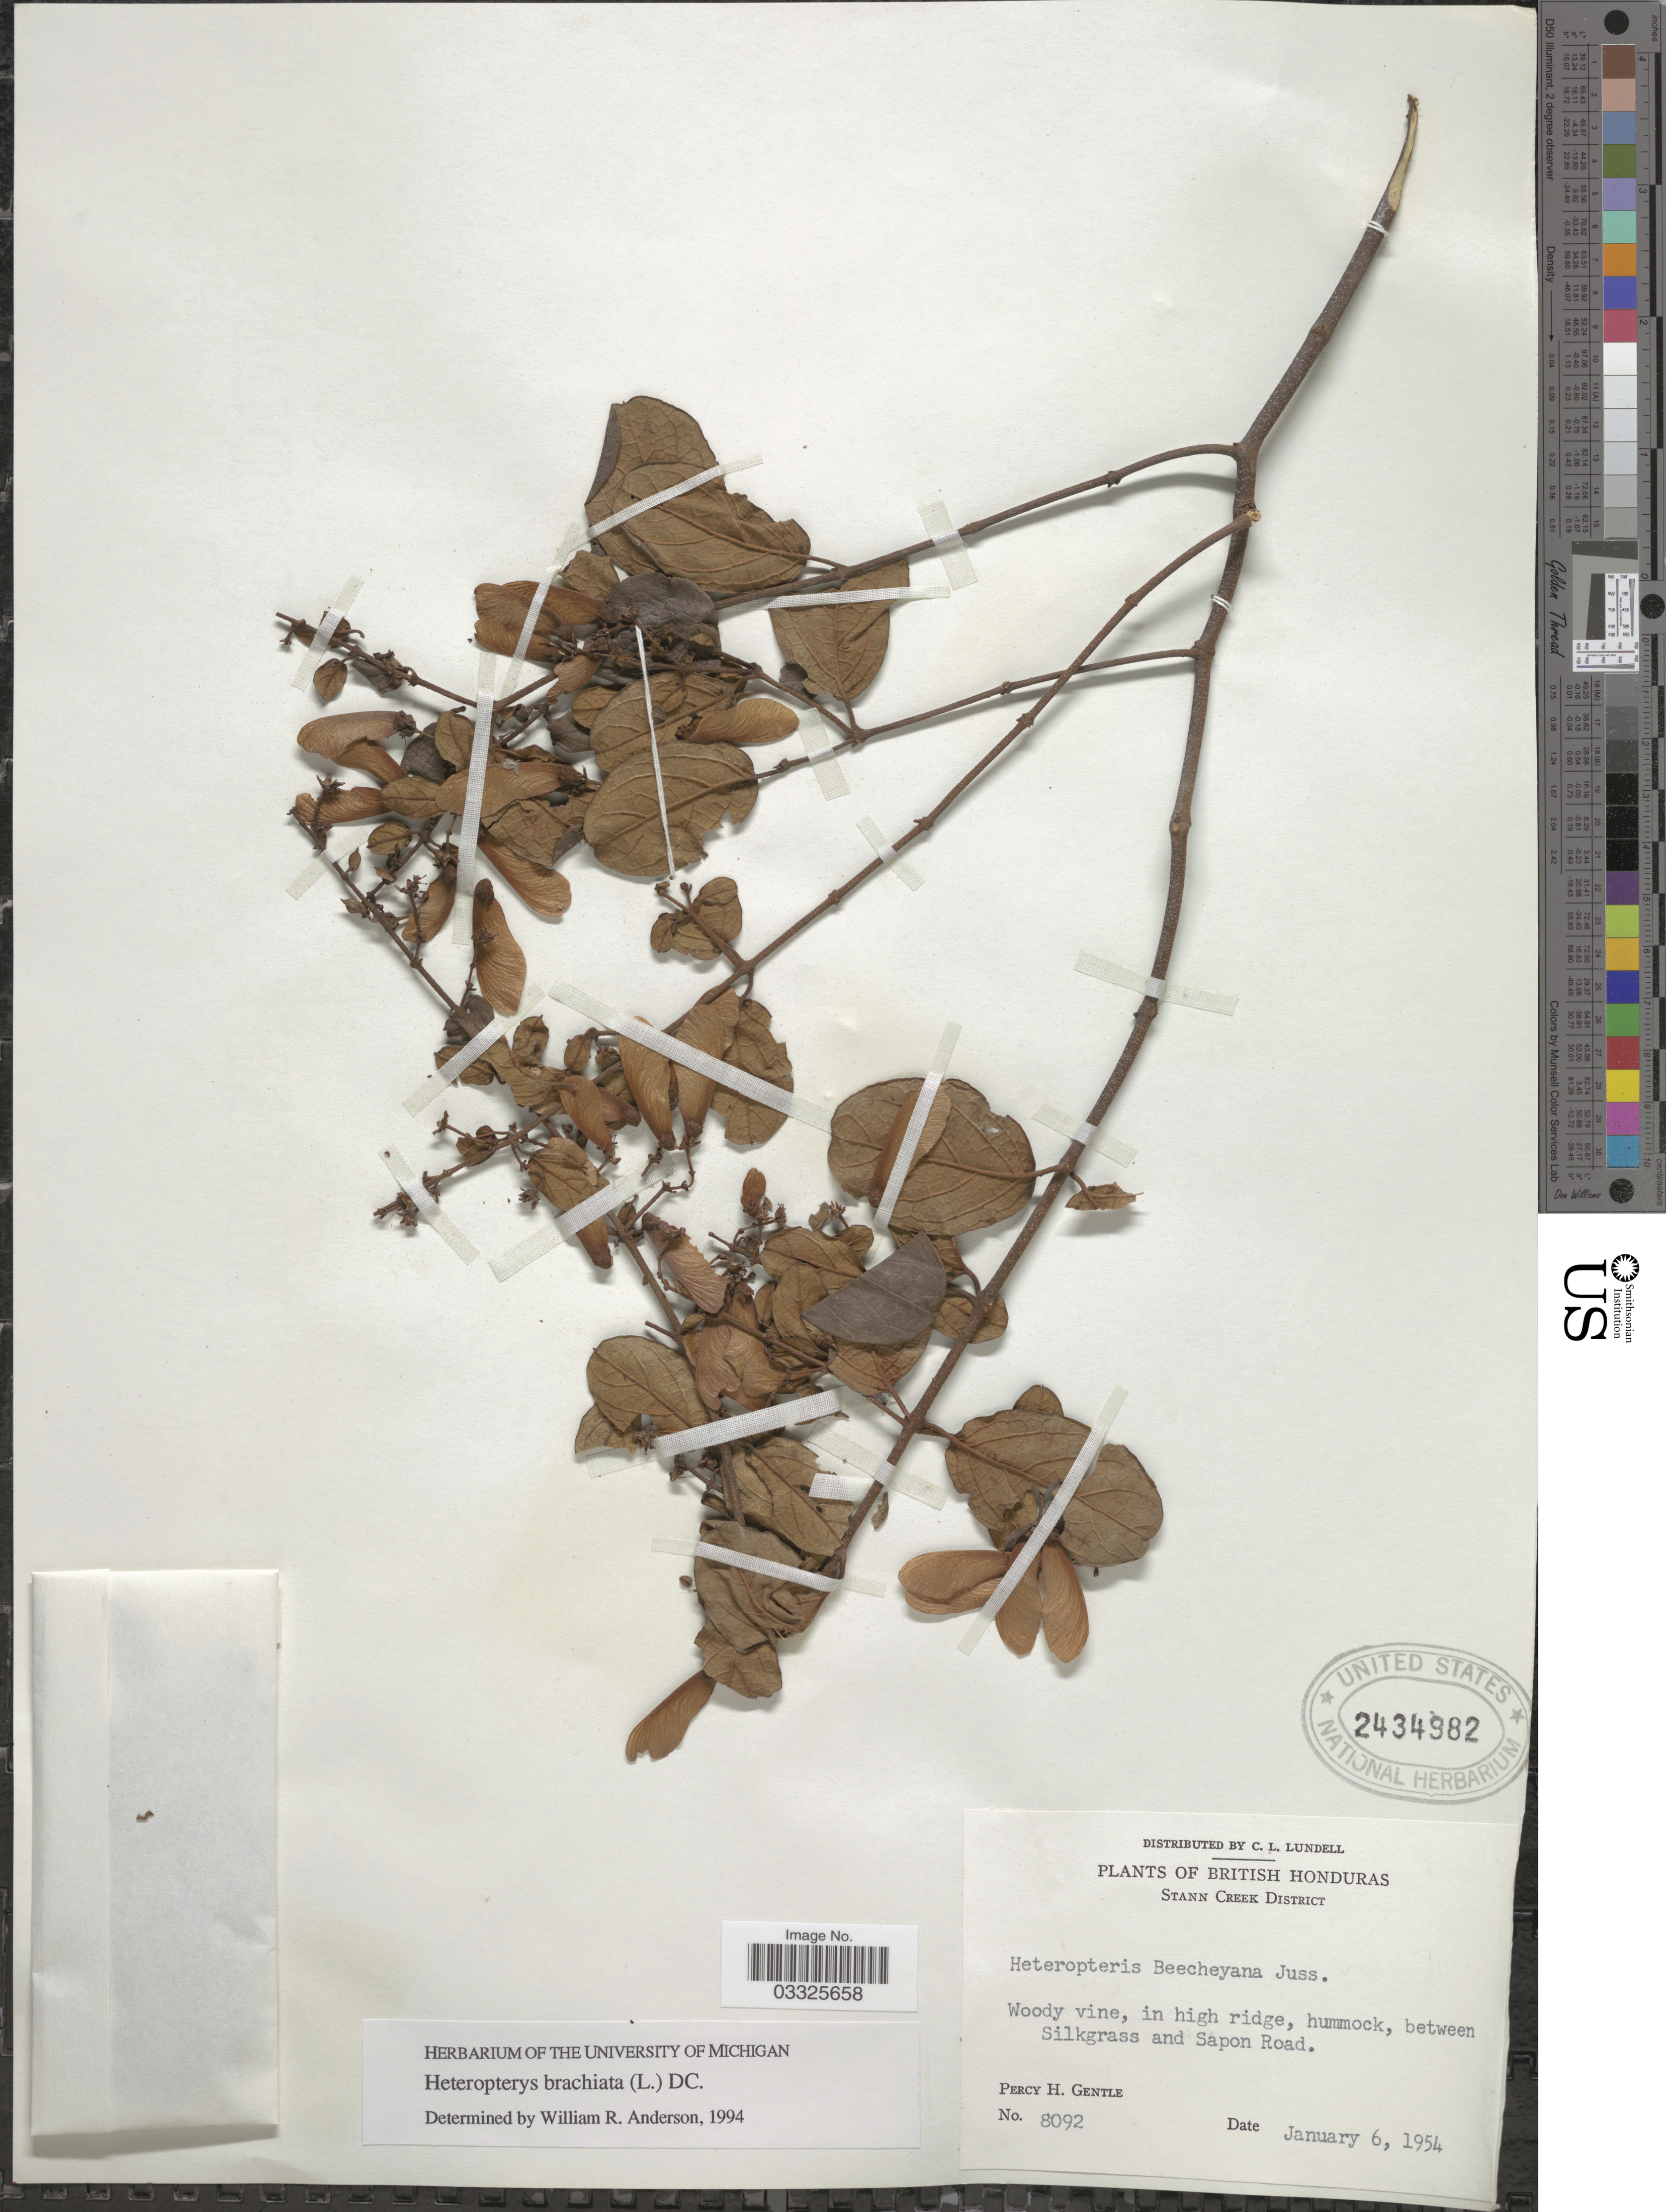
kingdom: Plantae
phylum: Tracheophyta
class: Magnoliopsida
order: Malpighiales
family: Malpighiaceae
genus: Heteropterys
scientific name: Heteropterys brachiata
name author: (L.) DC.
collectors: P. H. Gentle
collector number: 8092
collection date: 1954-01-06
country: Belize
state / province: Stann Creek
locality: British Honduras. Stann Creek District. Between Silkgrass and Sapon Road.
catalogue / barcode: US 2434982